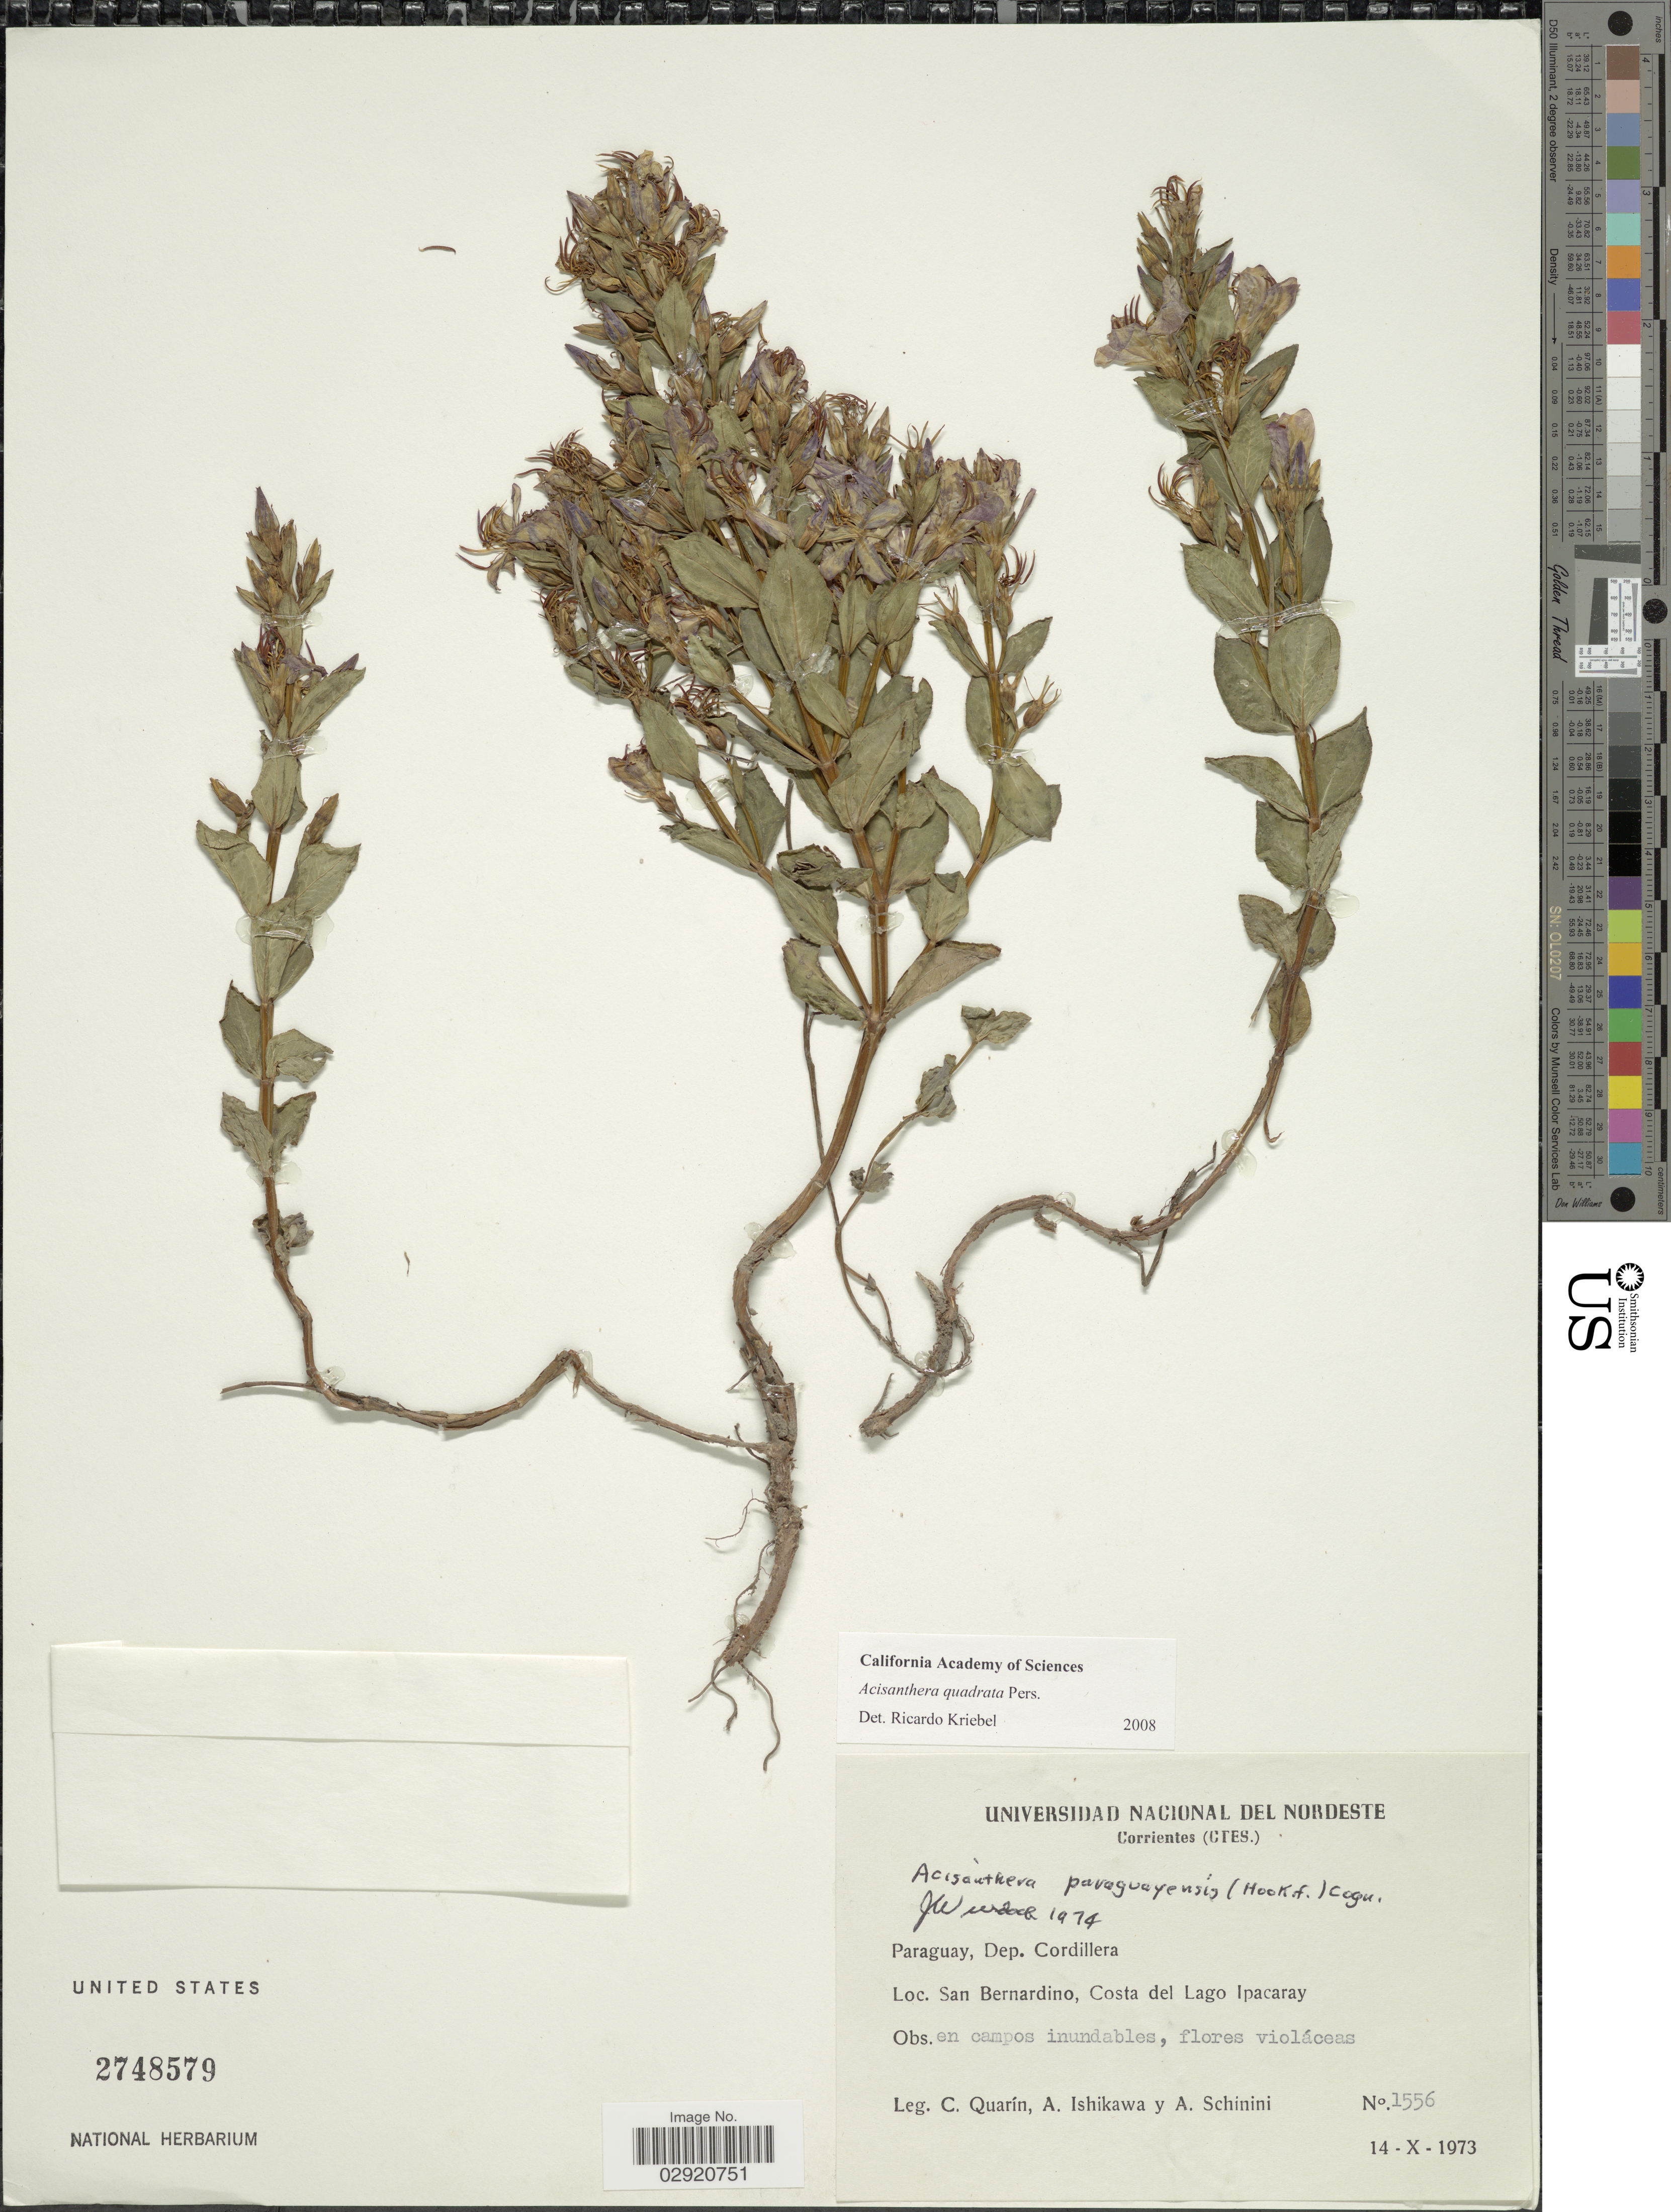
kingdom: Plantae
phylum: Tracheophyta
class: Magnoliopsida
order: Myrtales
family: Melastomataceae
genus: Acisanthera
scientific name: Acisanthera alsinefolia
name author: (DC.) Triana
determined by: Nunes da Silva, Diego, (RB), Jardim Botanico do Rio de Janeiro - Herbario (BRAZIL)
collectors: C. Quarín, A. Ishikawa & A. Schinini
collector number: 1556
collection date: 1973-10-14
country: Paraguay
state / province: Cordillera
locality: Dep. Cordillera. San Bernardino, Costa del Lago Ipacaray.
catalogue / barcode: US 2748579